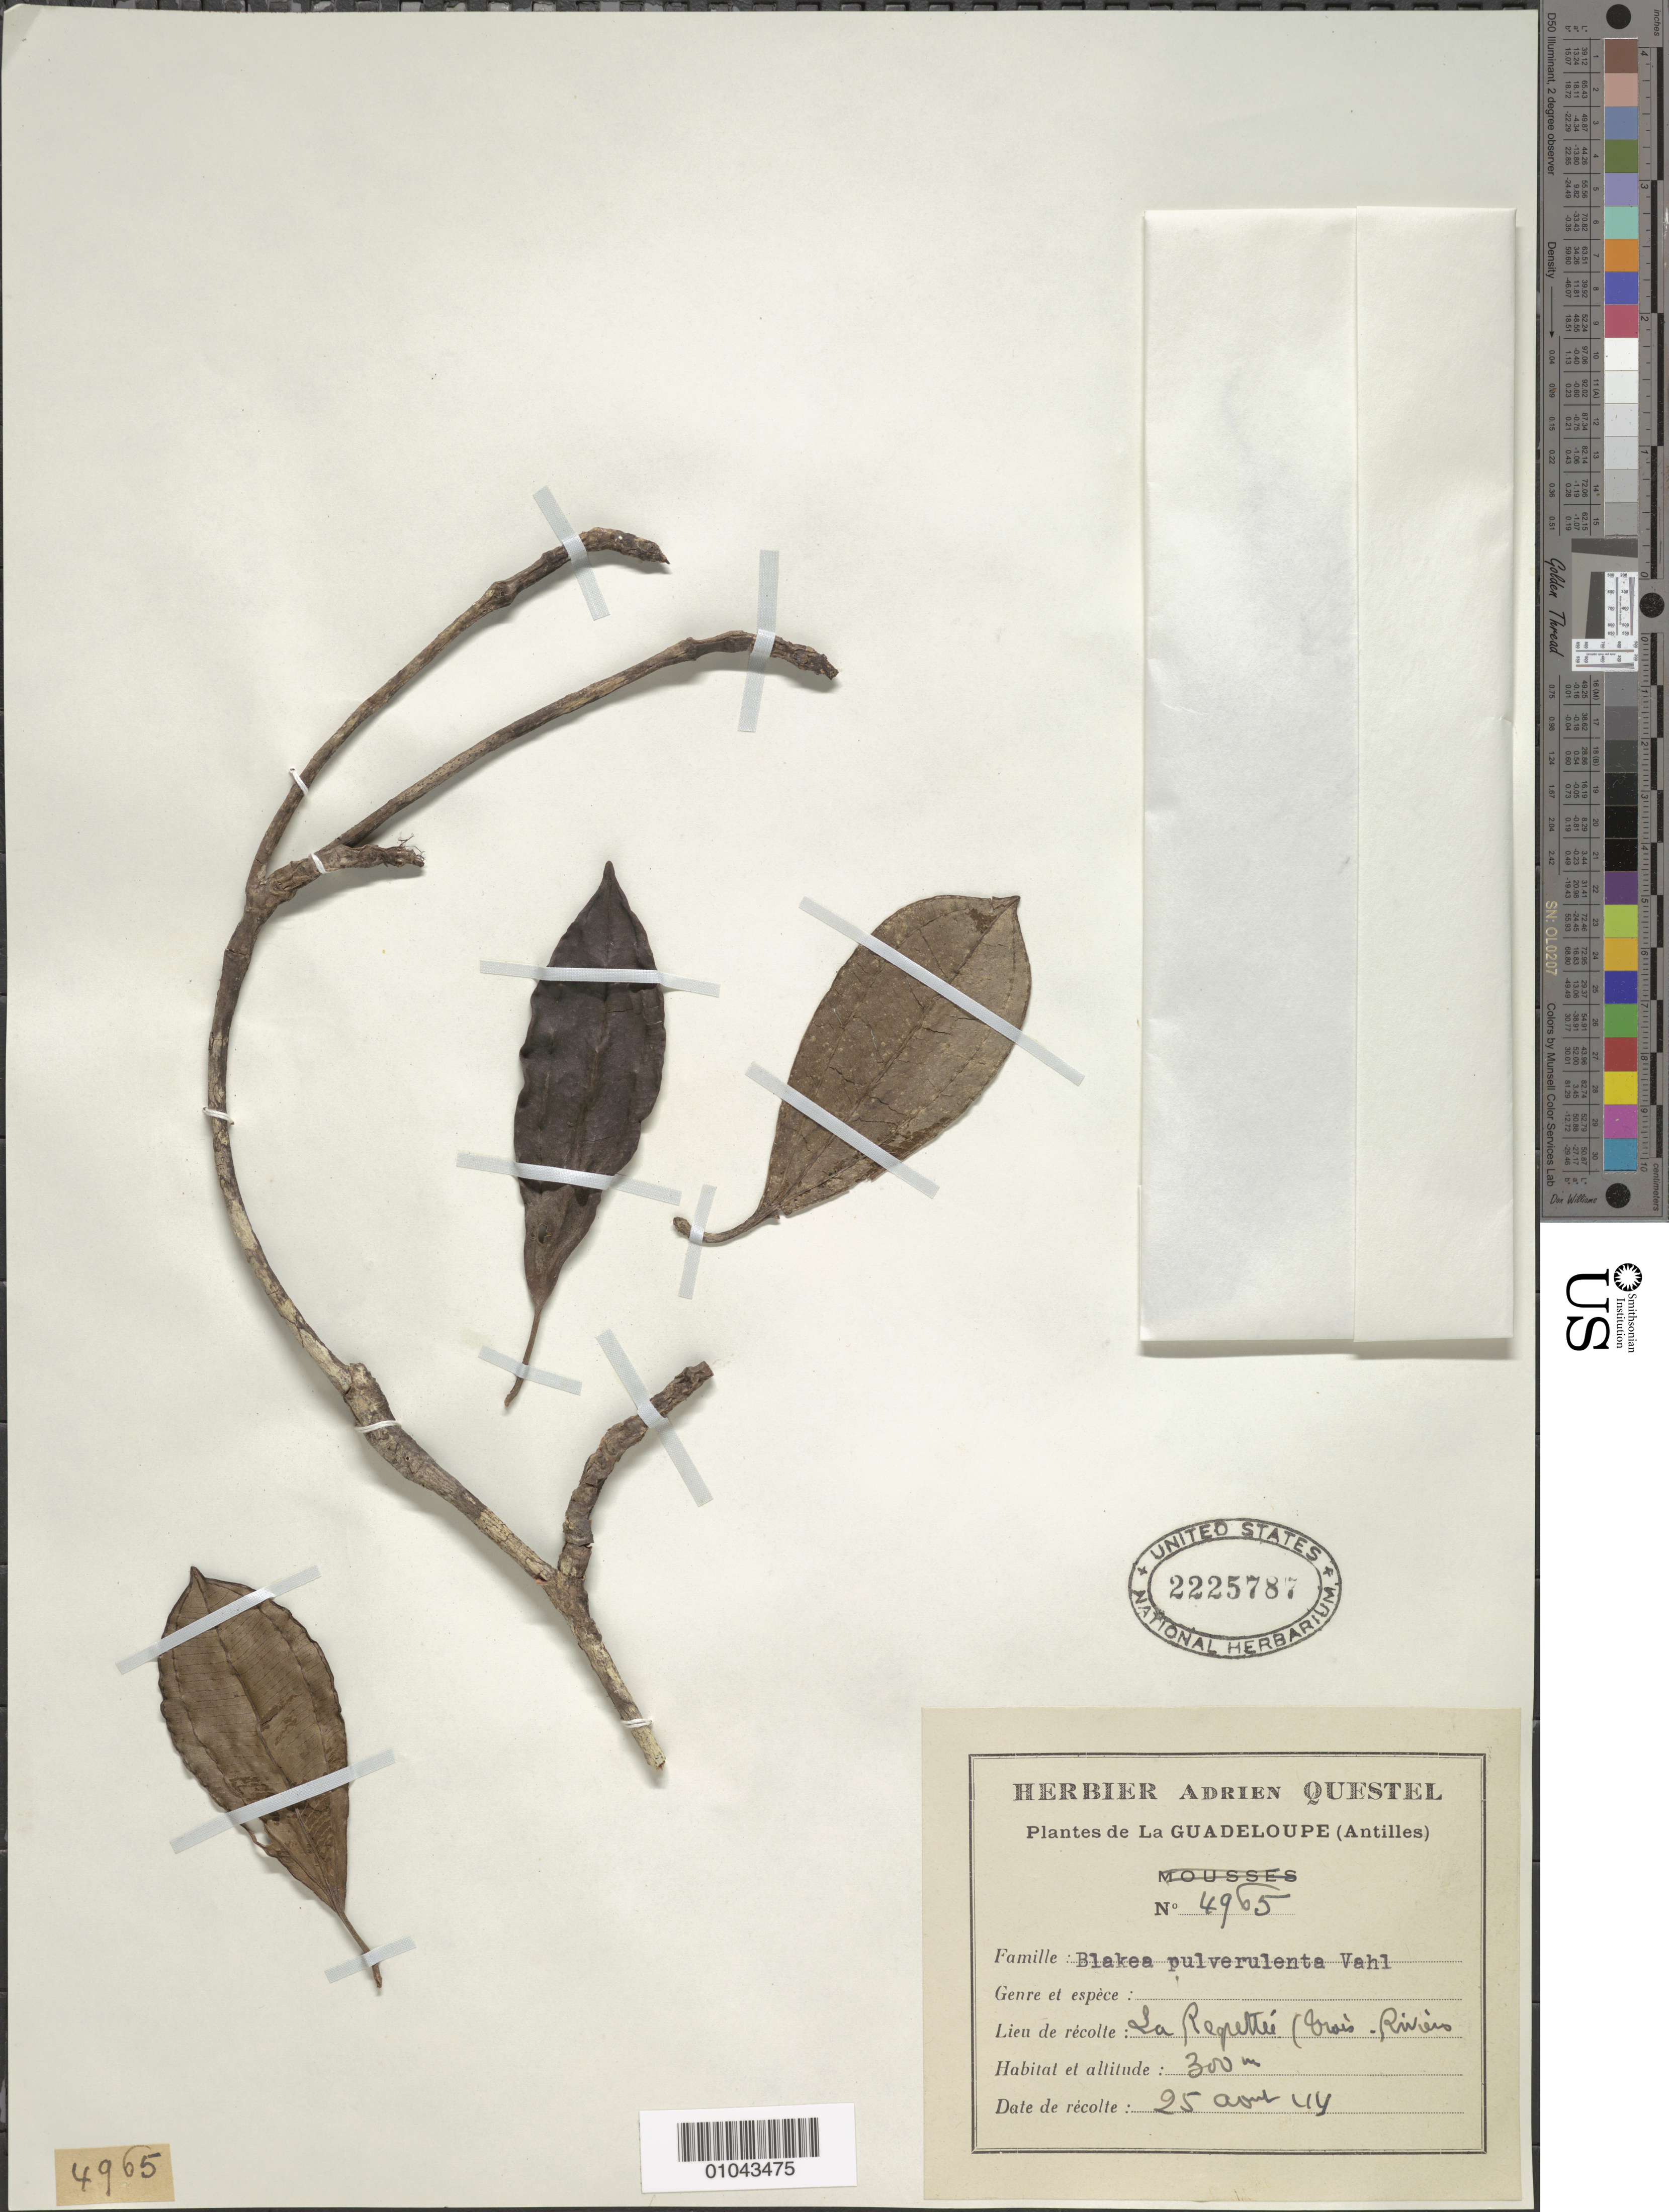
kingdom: Plantae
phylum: Tracheophyta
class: Magnoliopsida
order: Myrtales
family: Melastomataceae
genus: Blakea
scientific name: Blakea pulverulenta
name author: Vahl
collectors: A. Questel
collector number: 4965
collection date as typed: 25 Aug 1944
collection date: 1944-08-25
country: Guadeloupe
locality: La Repettée, Trois Rivières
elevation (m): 300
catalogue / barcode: US 2225787